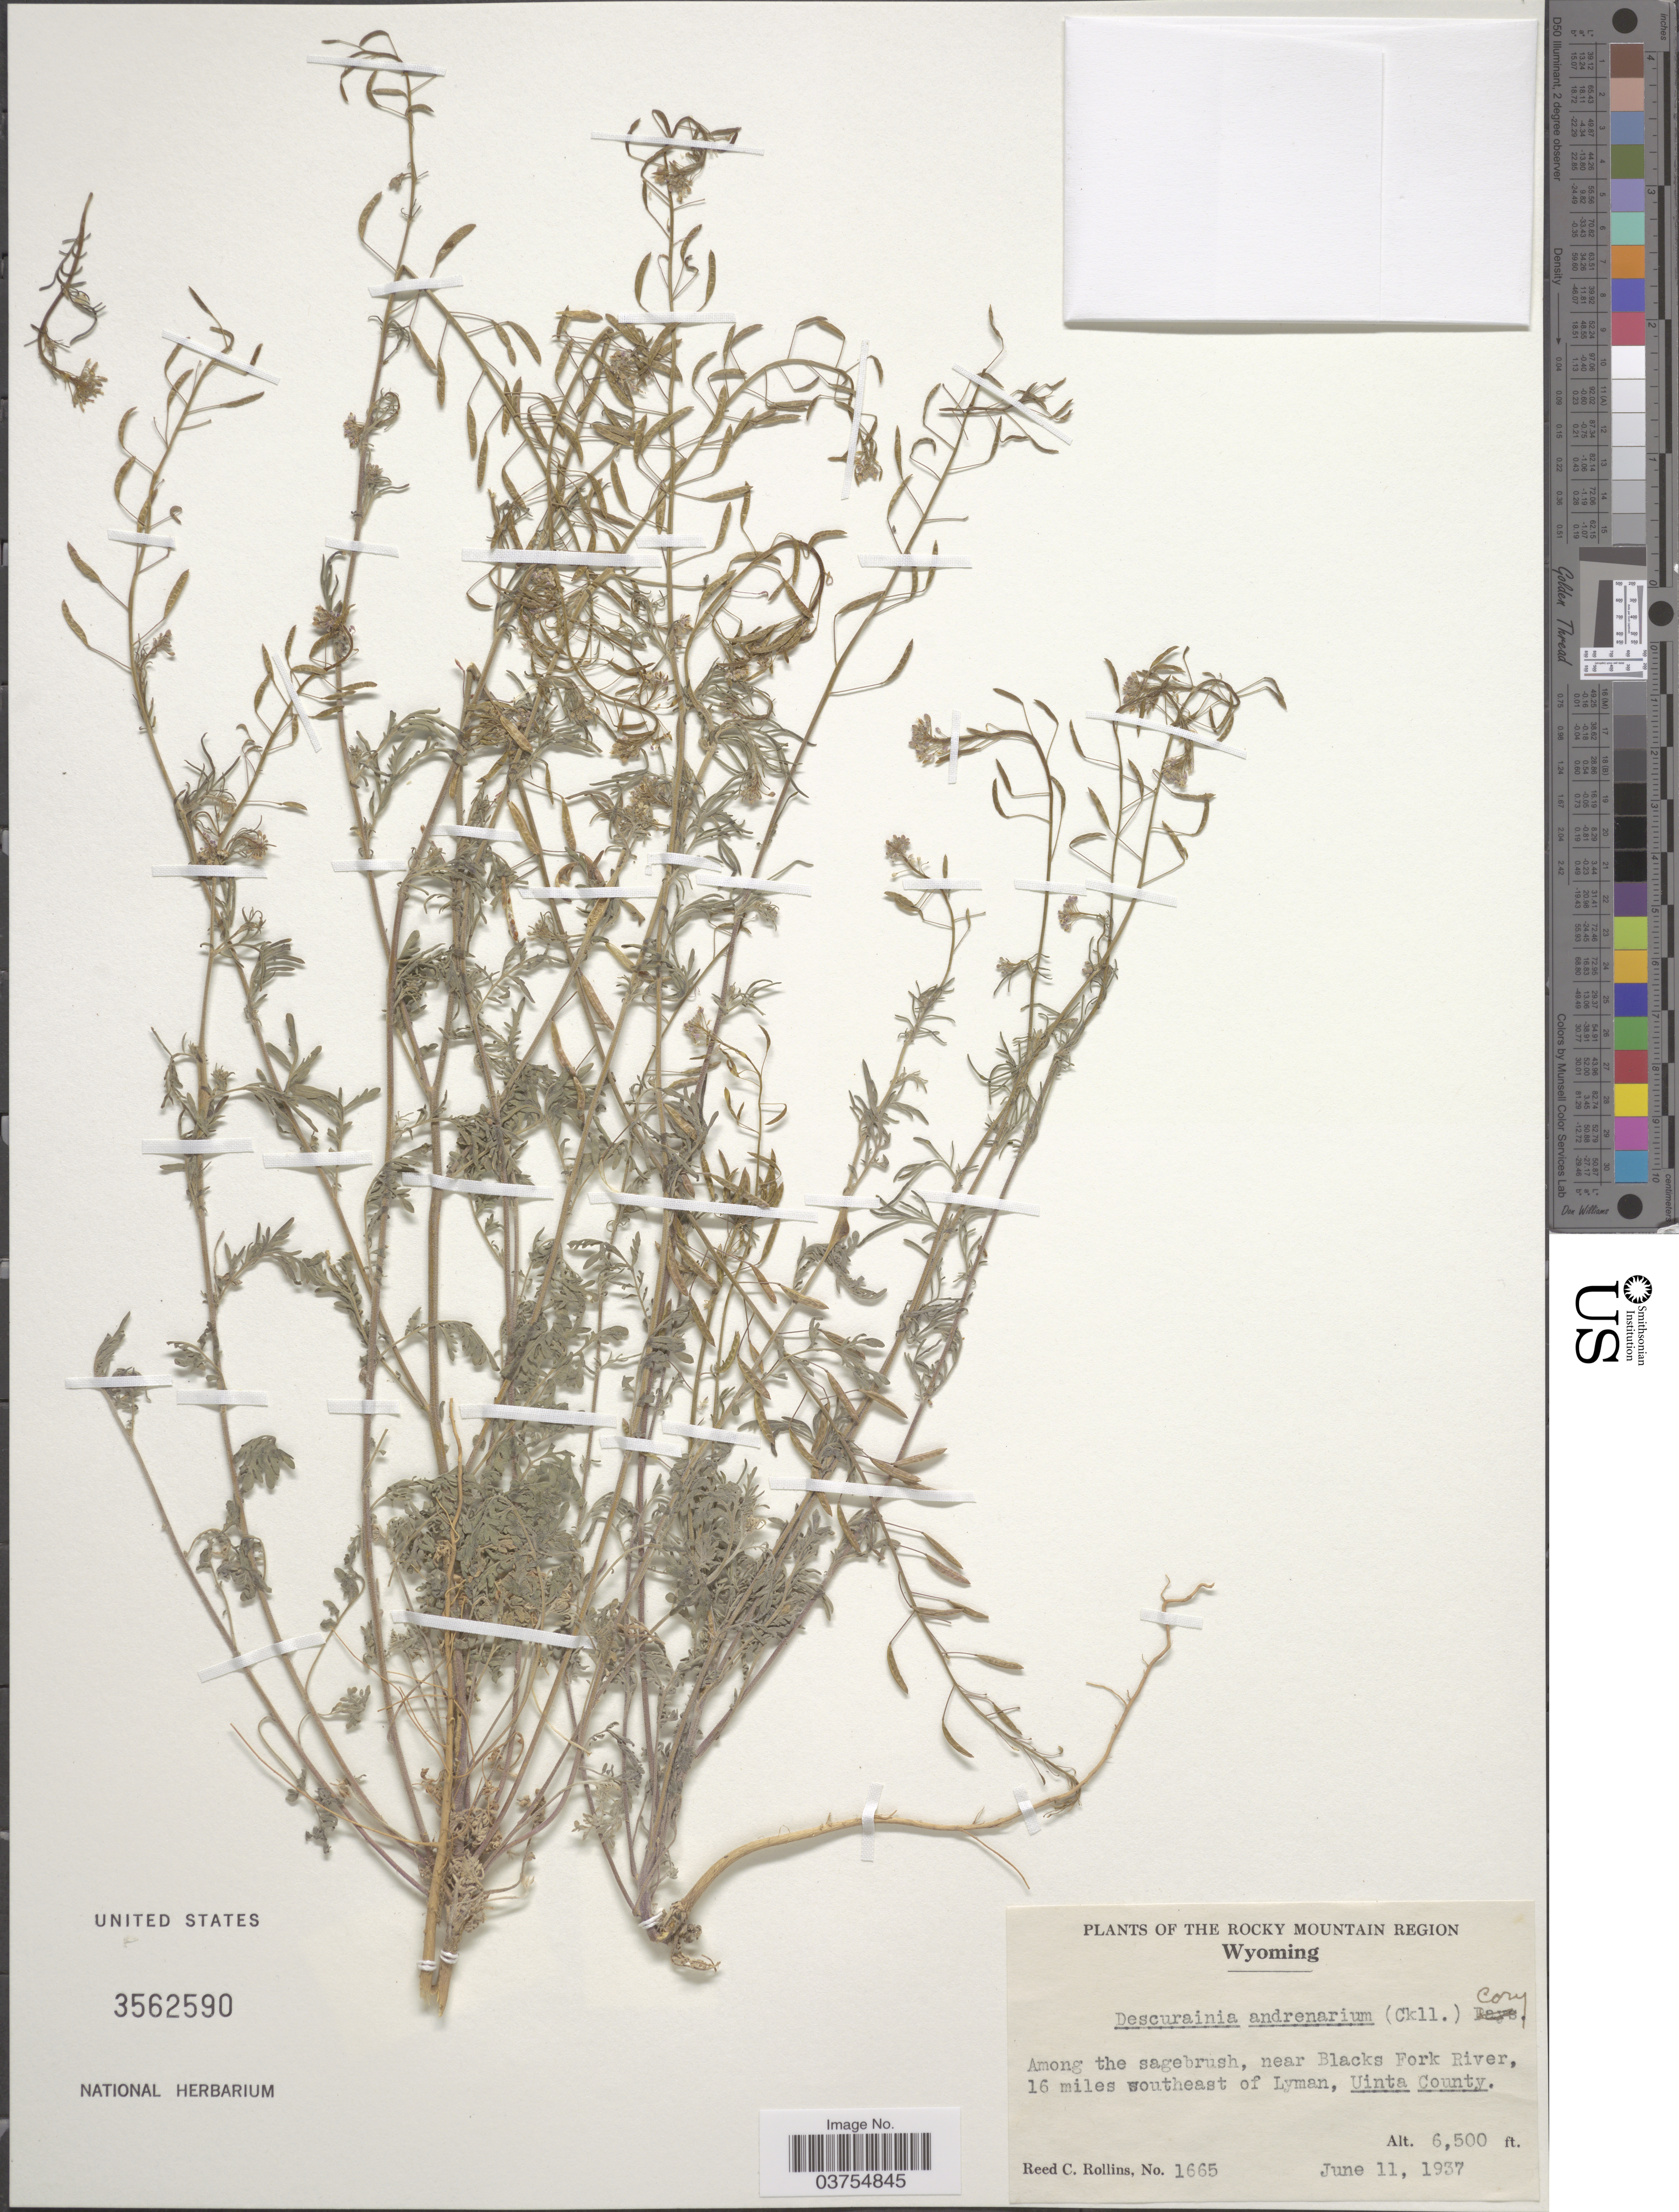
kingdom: Plantae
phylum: Tracheophyta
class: Magnoliopsida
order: Brassicales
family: Brassicaceae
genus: Descurainia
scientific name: Descurainia pinnata subsp. halictorum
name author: (Cockerell) Detling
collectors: R. C. Rollins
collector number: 1665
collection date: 1937-06-11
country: United States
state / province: Wyoming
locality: The Rocky Mountain Region. Among the sagebrush, near Blacks Fork River, 16 miles southwest of Lyman, Uinta County.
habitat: among the sagebrush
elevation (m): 1981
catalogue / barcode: US 3562590